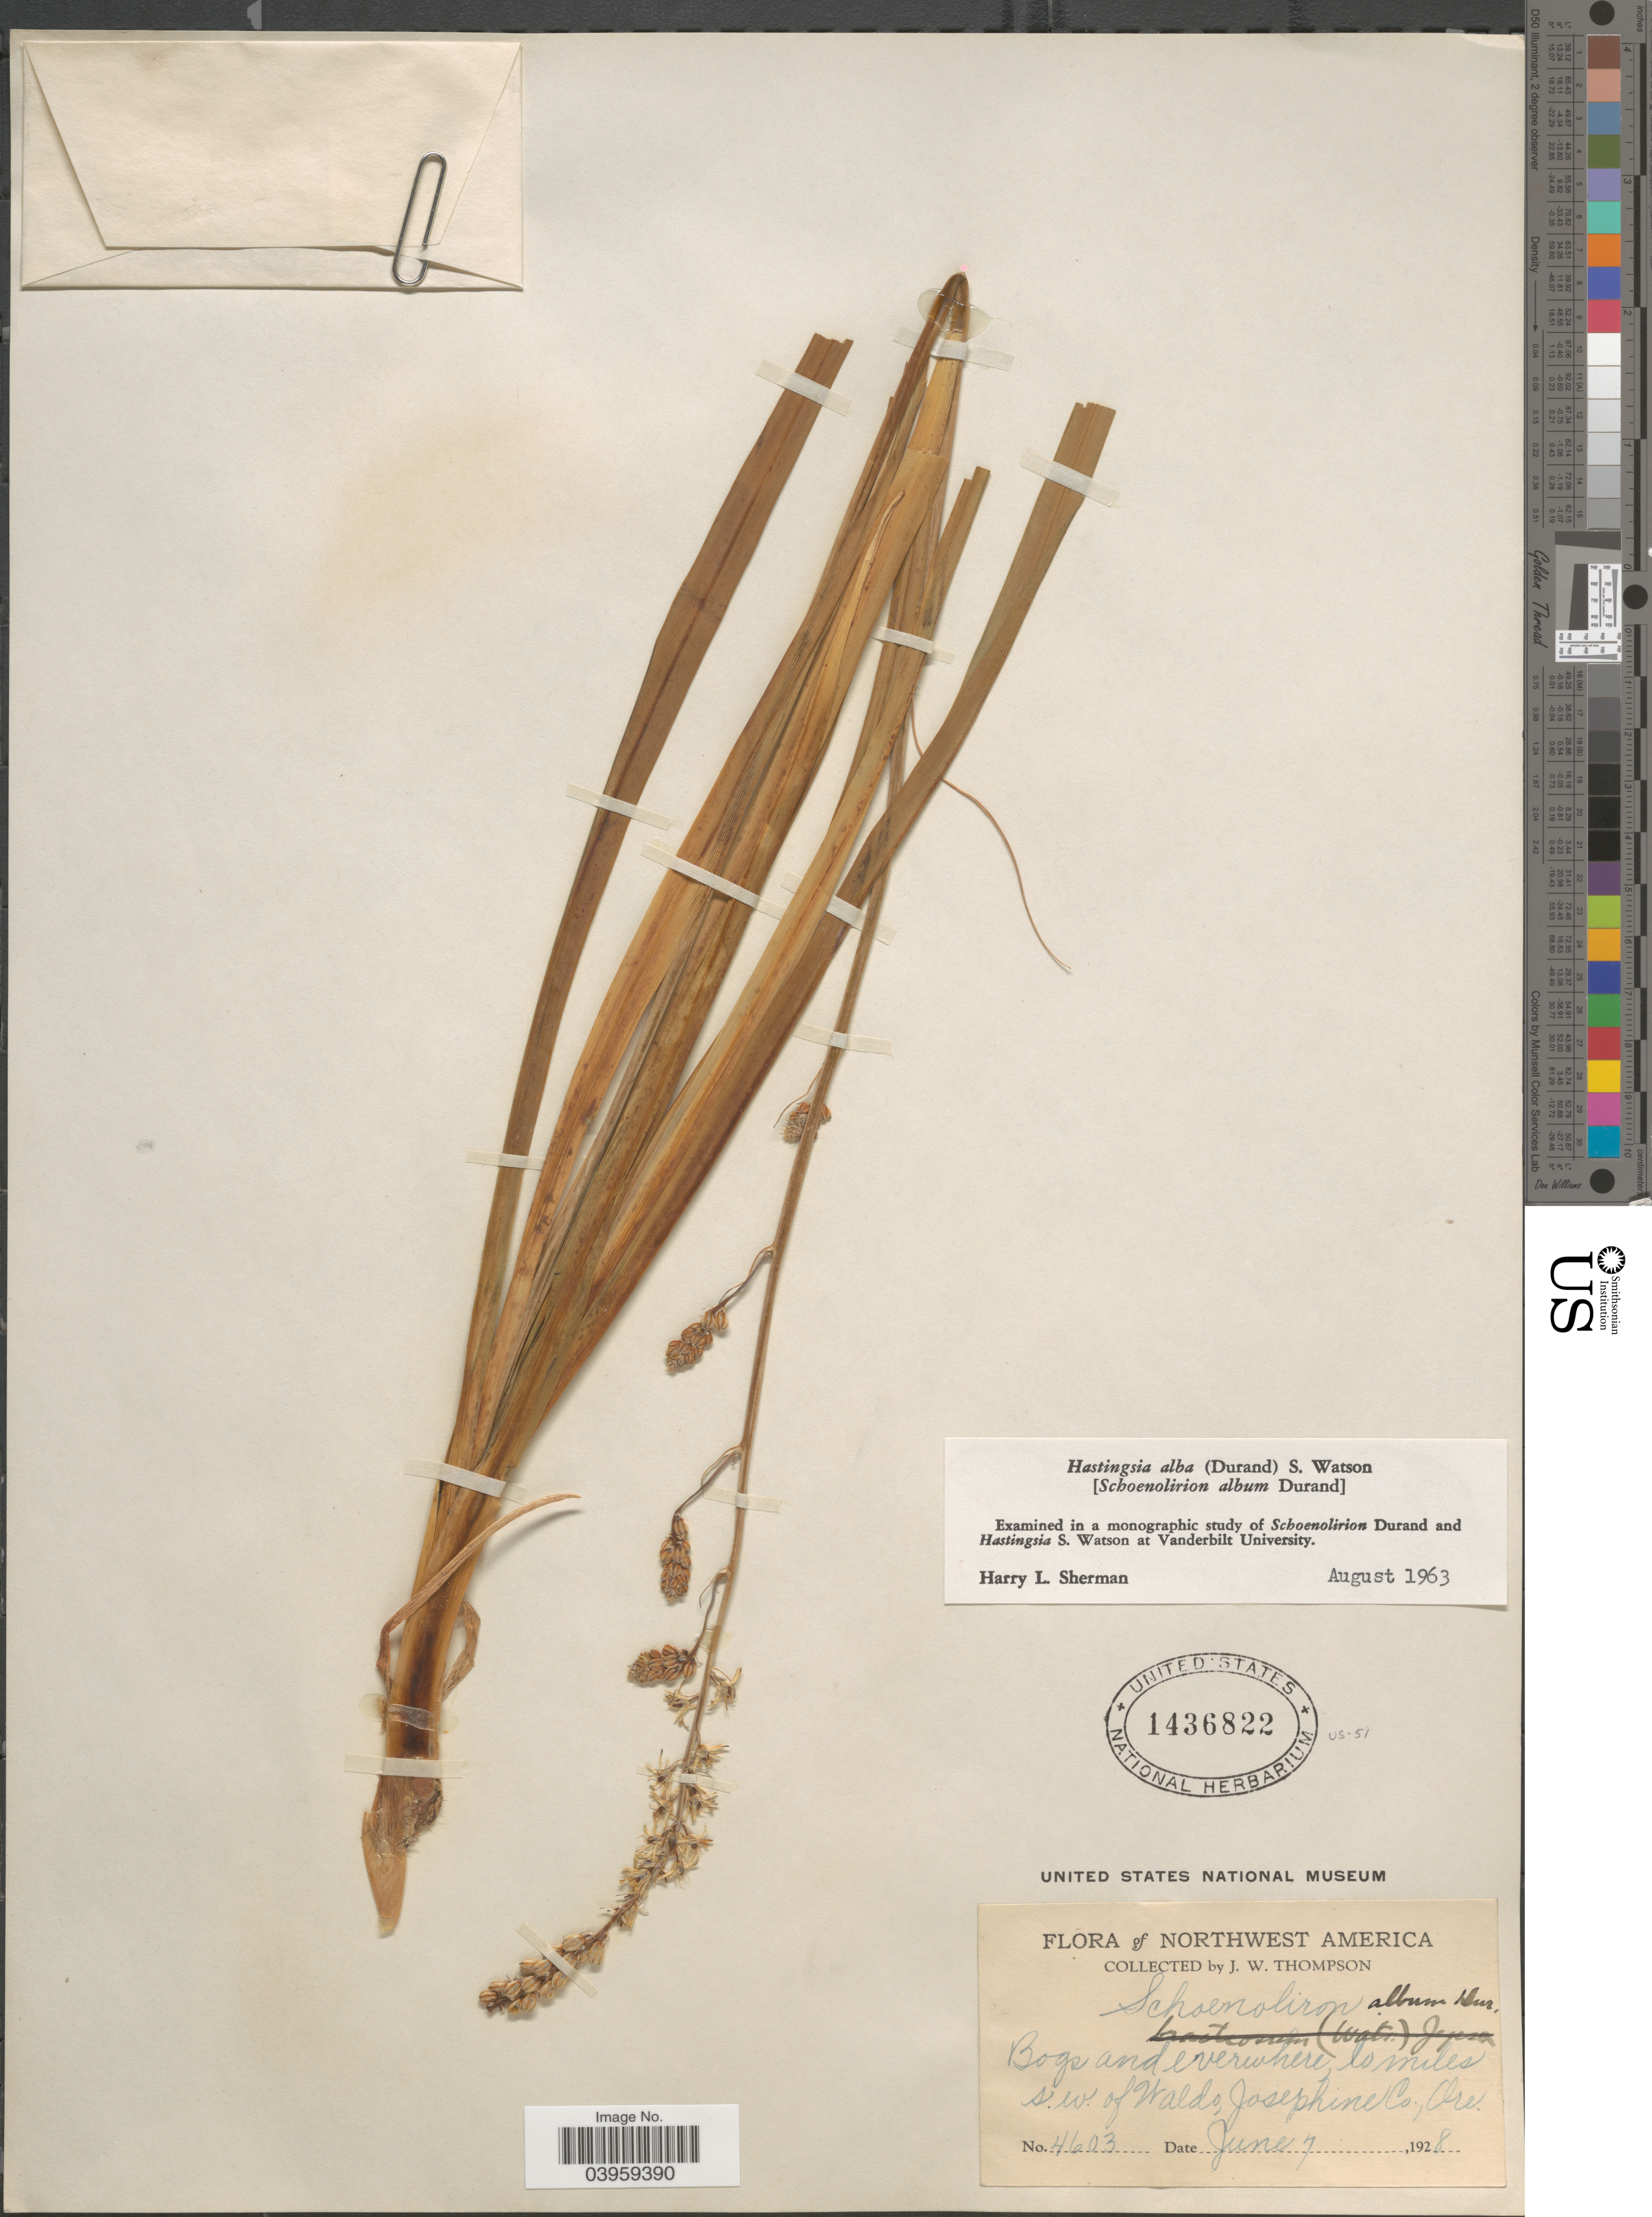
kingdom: Plantae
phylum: Tracheophyta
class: Liliopsida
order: Asparagales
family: Asparagaceae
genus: Hastingsia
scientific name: Hastingsia alba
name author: (Durand) S. Watson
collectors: J. Thompson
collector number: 4603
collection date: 1928-06-07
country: United States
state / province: Oregon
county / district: Josephine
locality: Northwest America. 10 [interpreted] miles s.w. of Waldo, Josephine Co.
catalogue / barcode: US 1436822